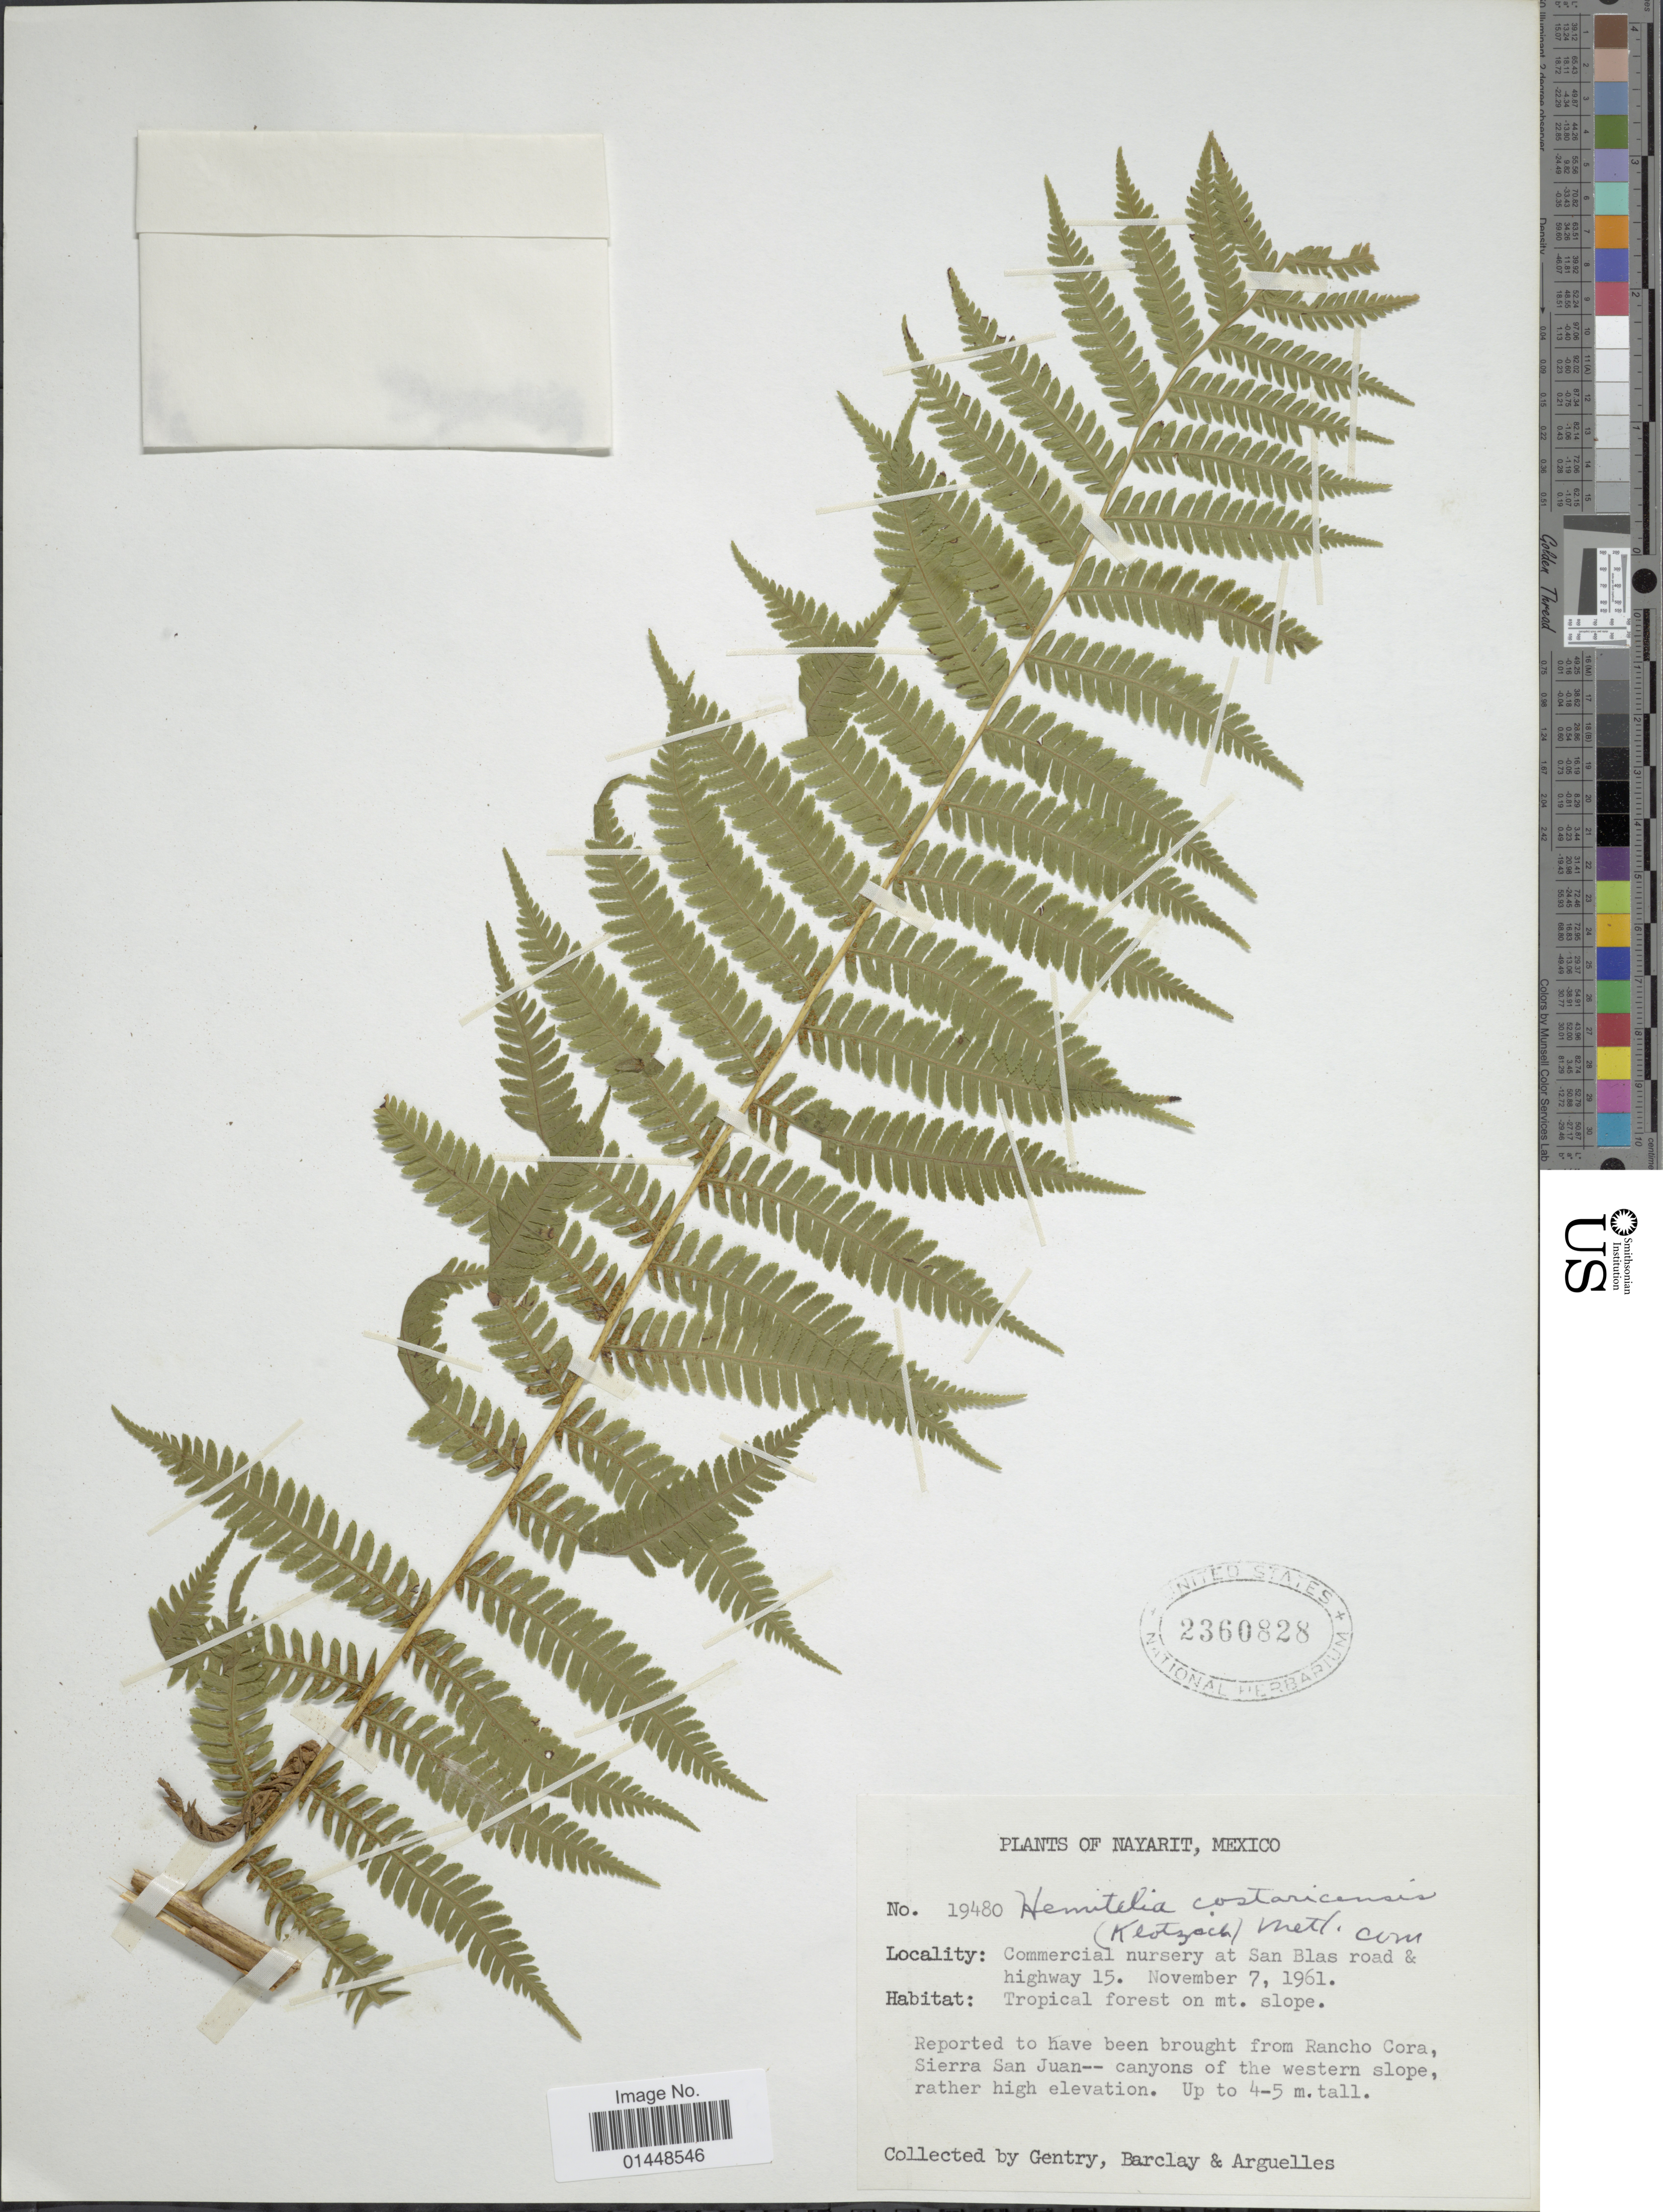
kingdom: Plantae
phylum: Tracheophyta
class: Polypodiopsida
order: Cyatheales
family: Cyatheaceae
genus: Cyathea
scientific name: Cyathea costaricensis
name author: (Kuhn) Domin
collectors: Gentry, --, -- Barclay & Arguelles, --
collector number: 19480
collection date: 1961-11-07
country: Mexico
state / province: Nayarit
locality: Commercial nursery at San Blas road & highway 15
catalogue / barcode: US 2360828